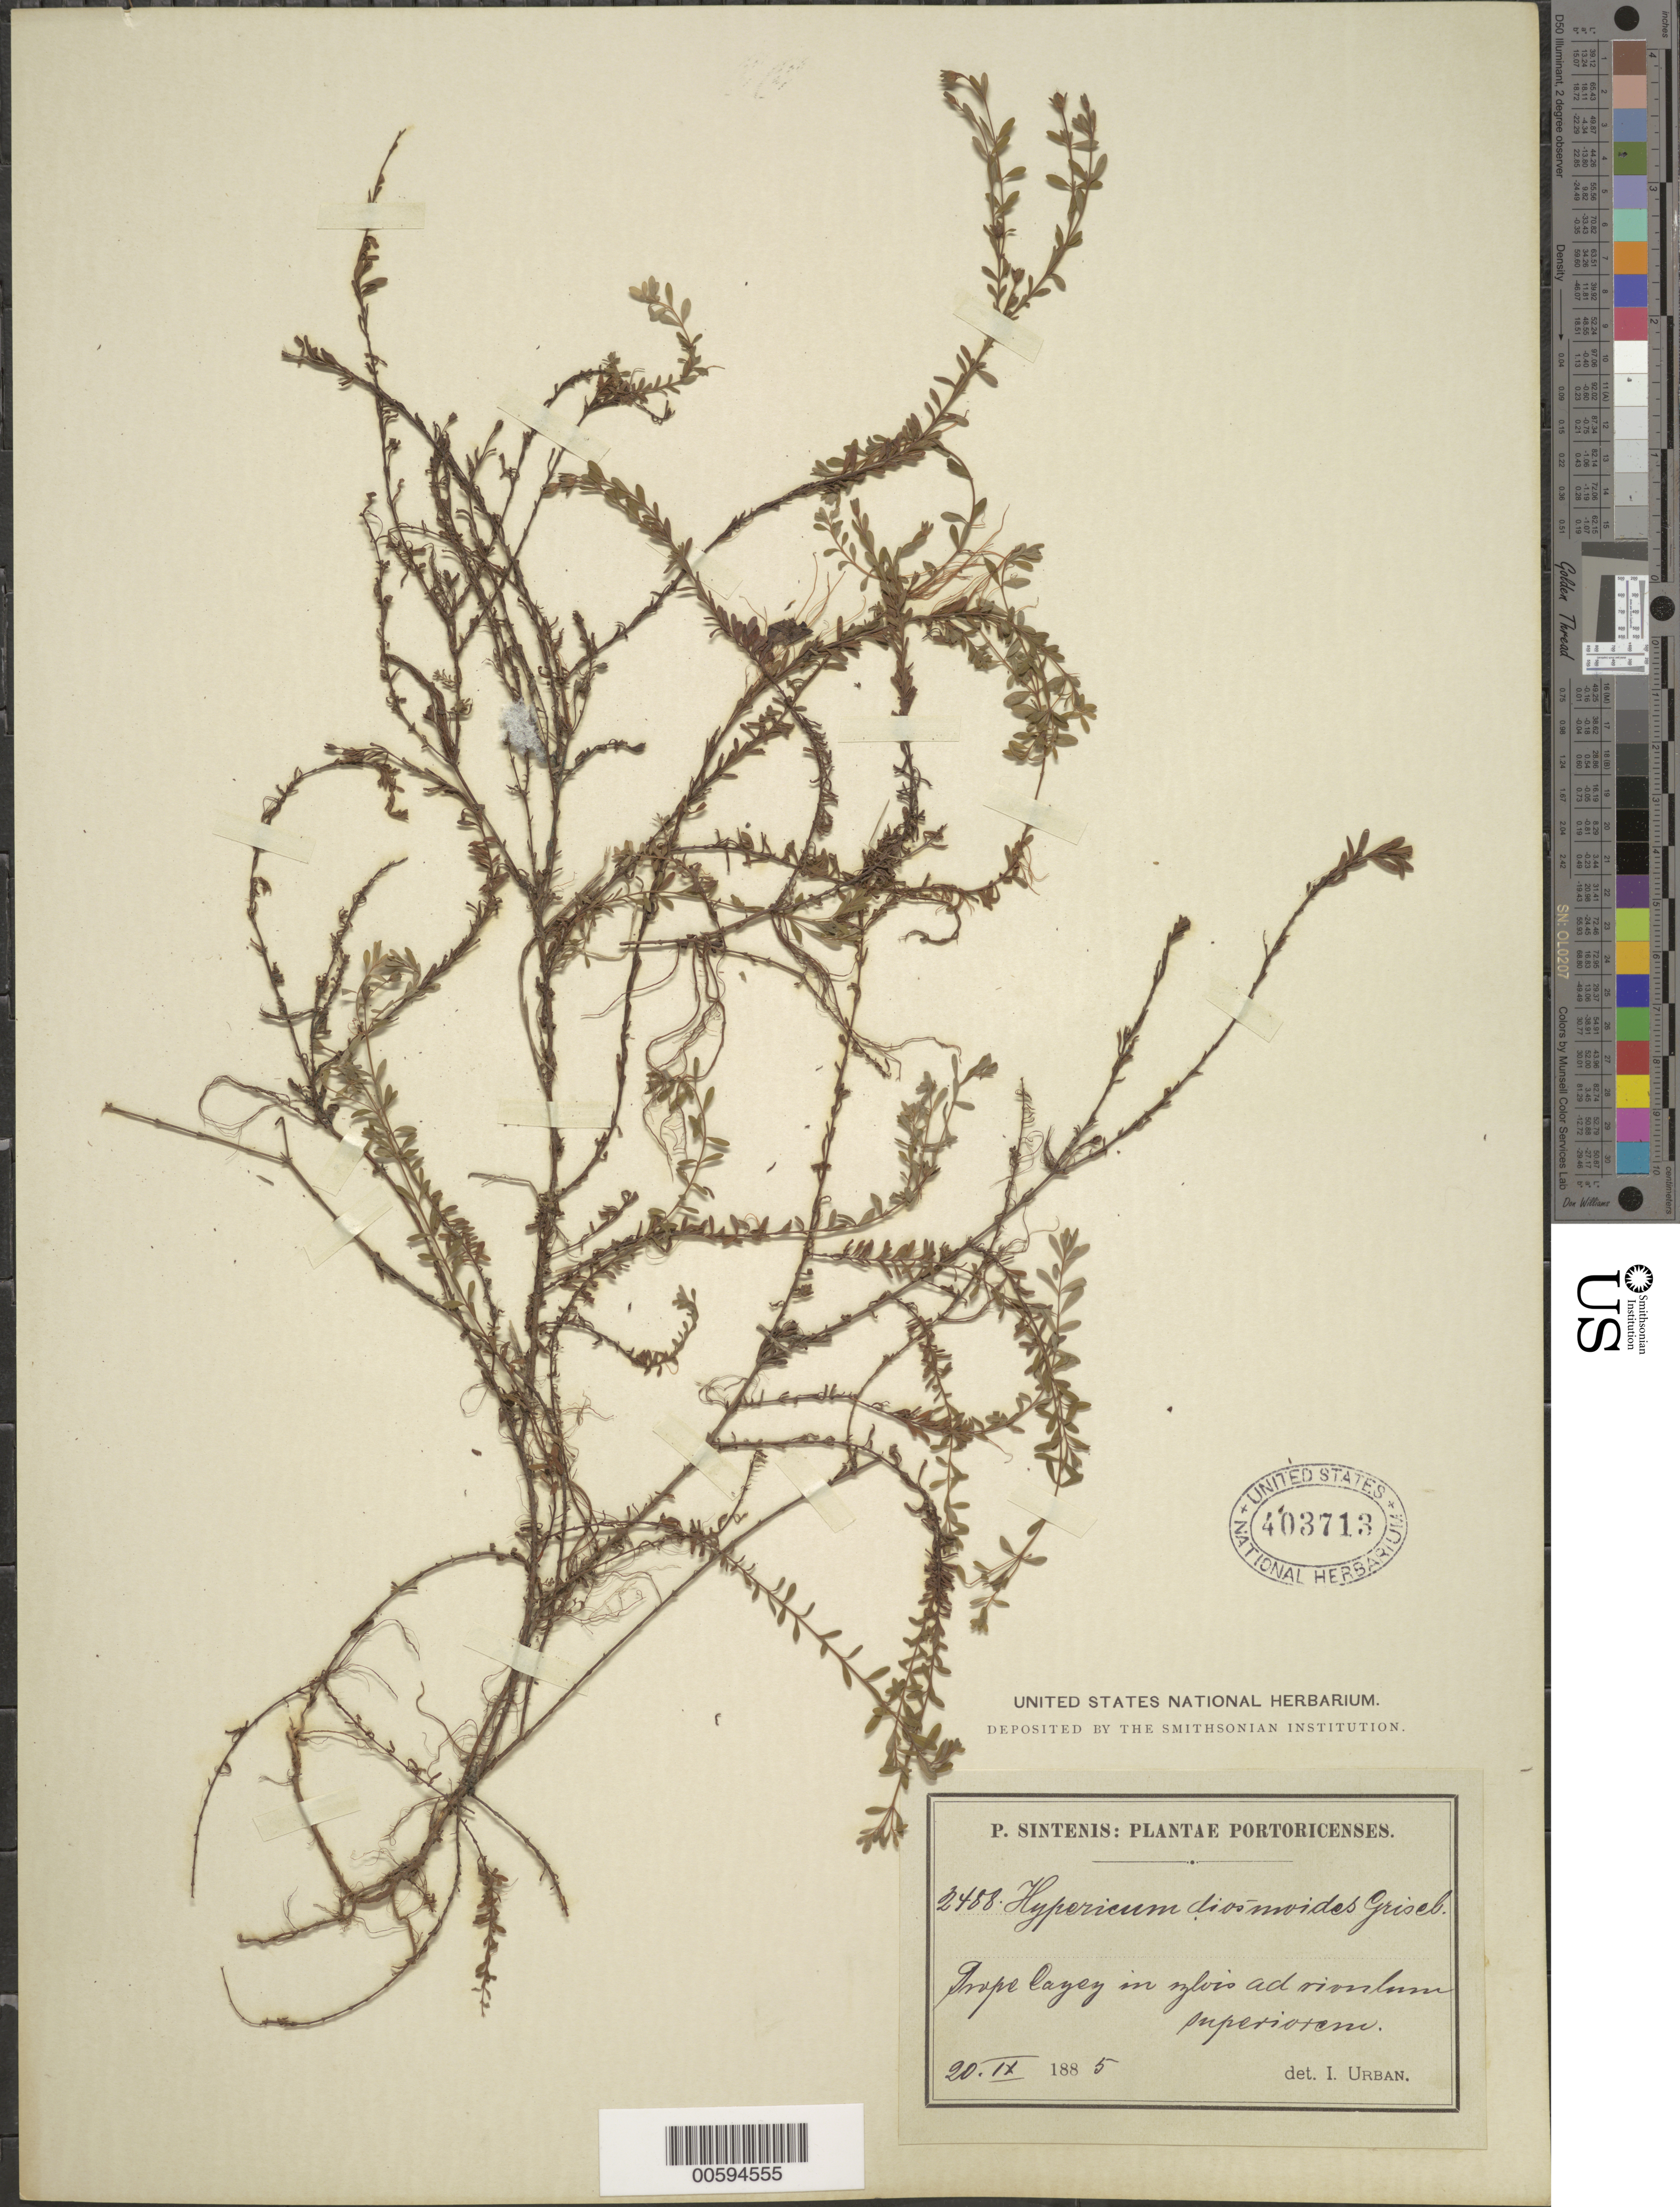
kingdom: Plantae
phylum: Tracheophyta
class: Magnoliopsida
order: Malpighiales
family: Hypericaceae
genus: Hypericum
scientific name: Hypericum diosmoides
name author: Griseb.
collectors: P. Sintenis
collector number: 2488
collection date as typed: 20 Sep 1885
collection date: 1885-09-20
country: Puerto Rico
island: Greater Antilles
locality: Prope Cayey in sylvis ad rivulum superiorum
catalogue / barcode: US 403713